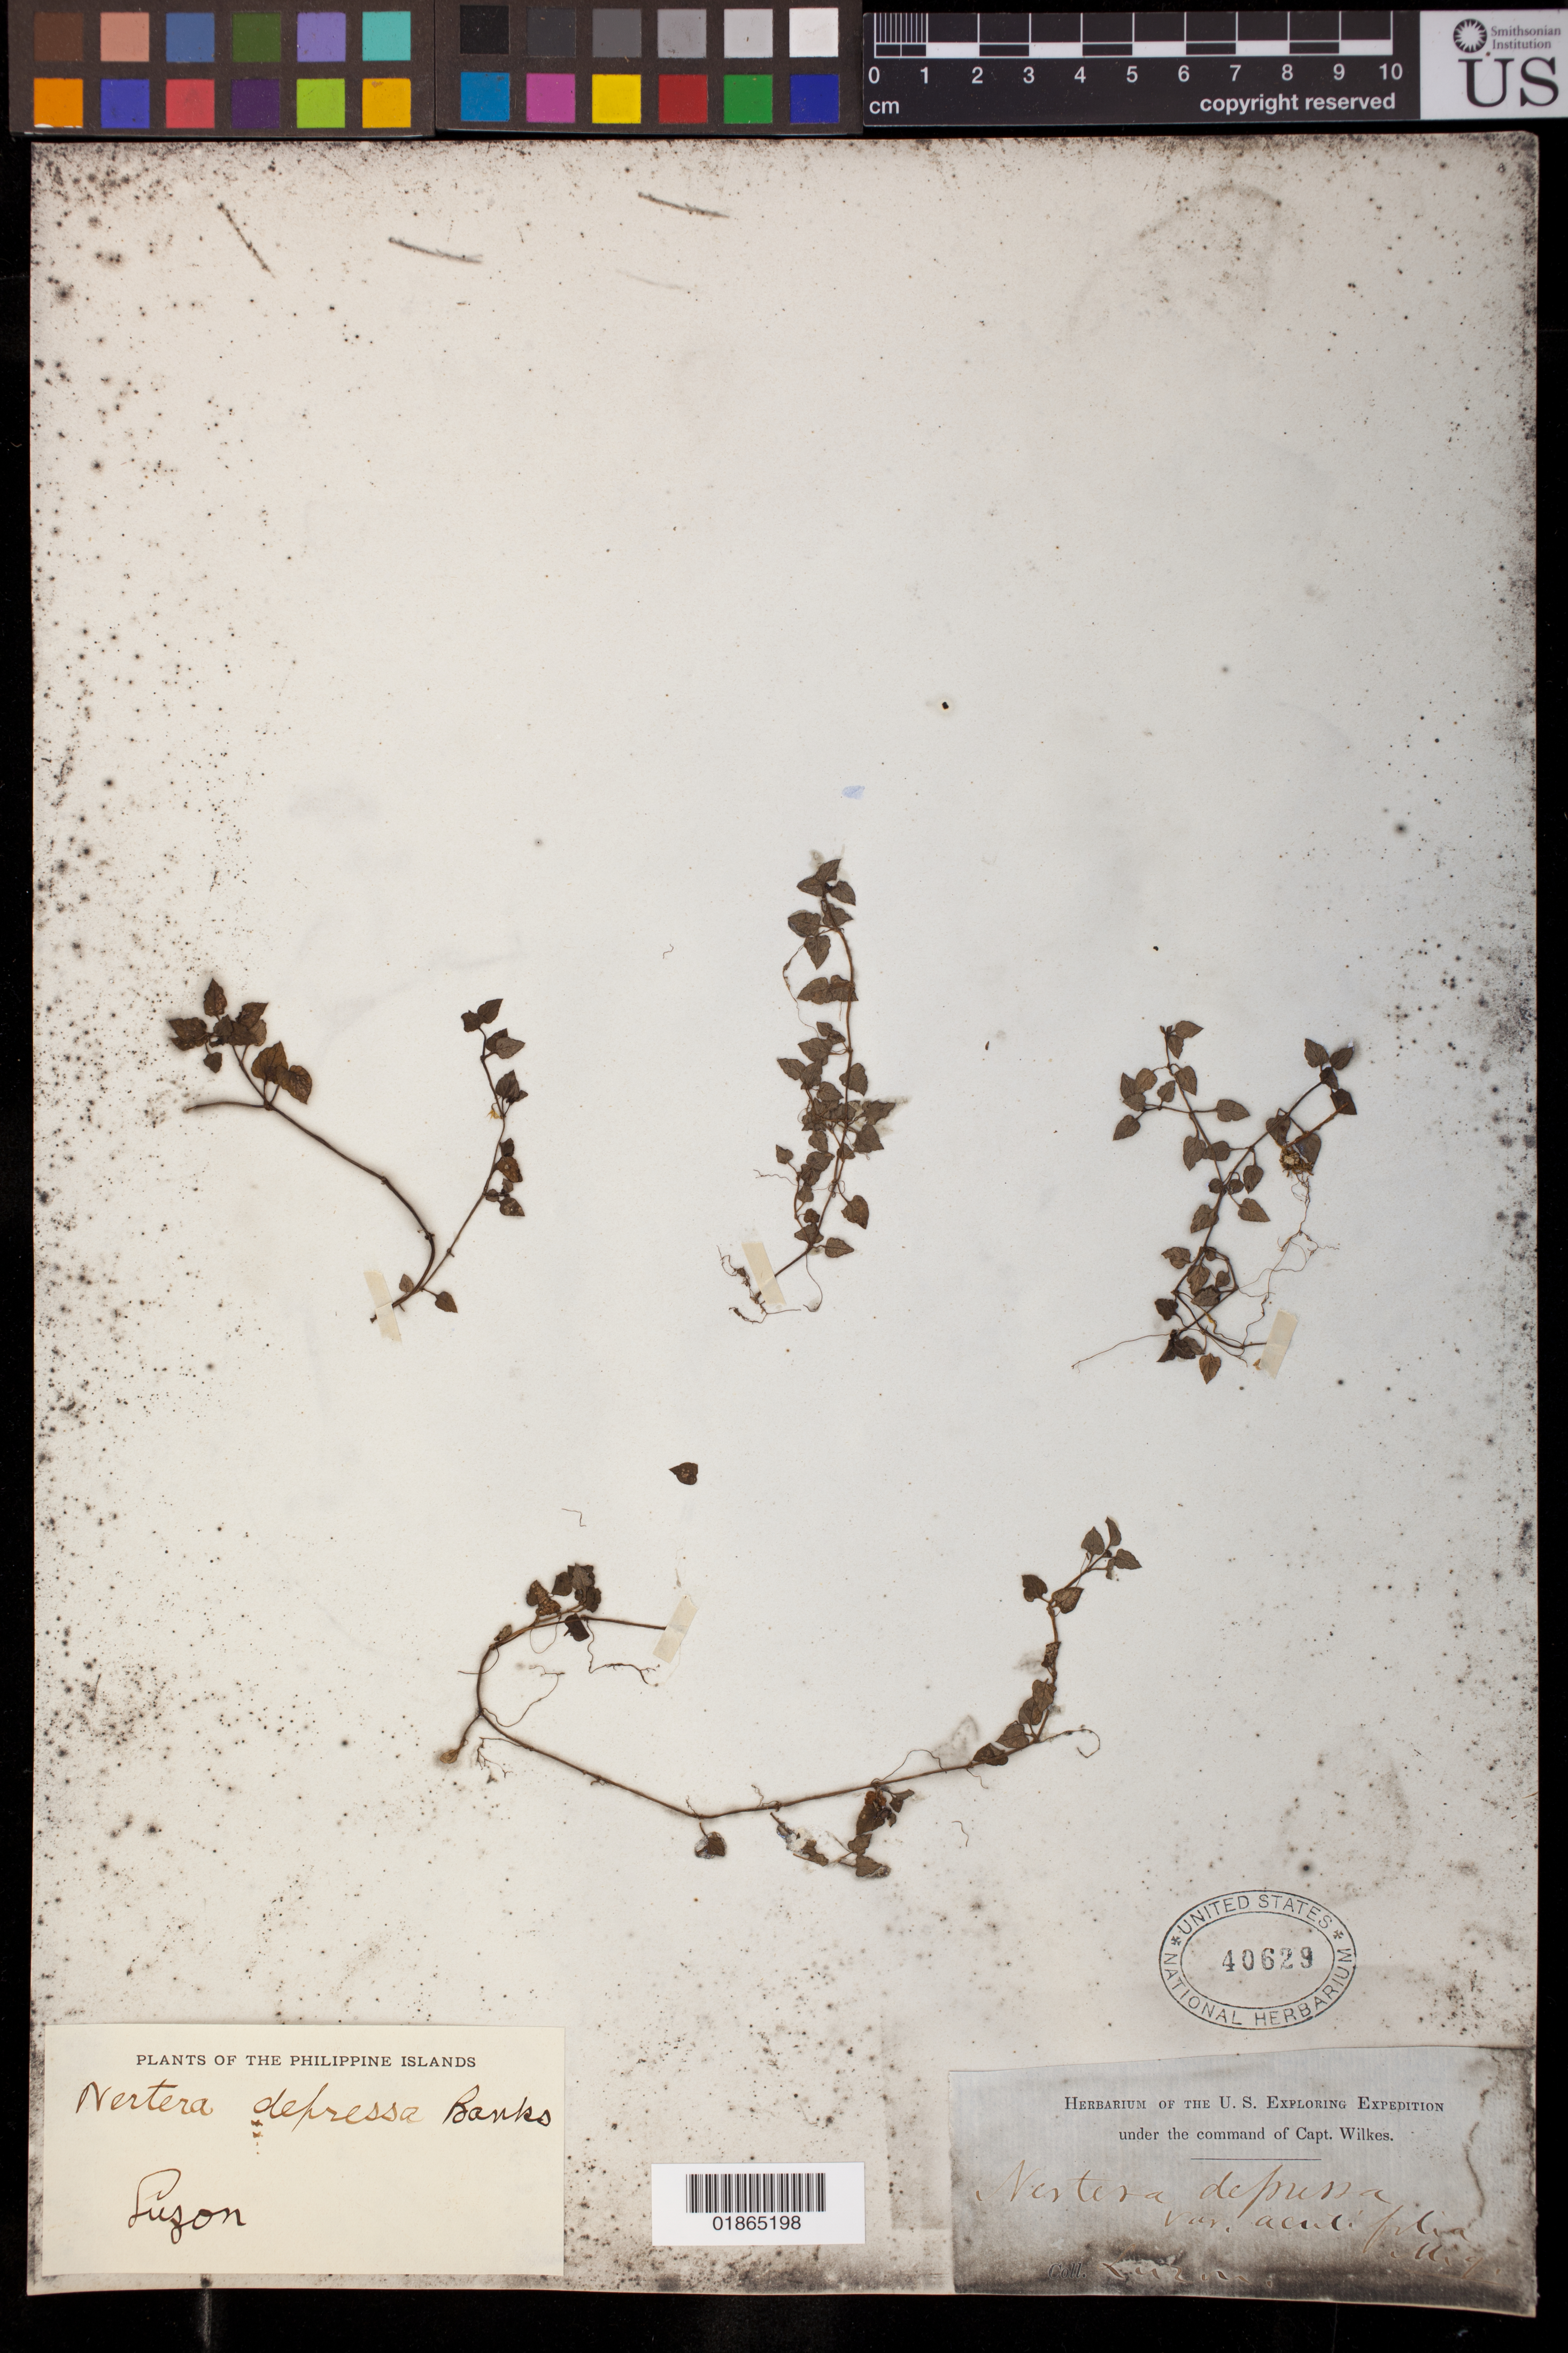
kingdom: Plantae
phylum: Tracheophyta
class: Magnoliopsida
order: Gentianales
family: Rubiaceae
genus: Nertera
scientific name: Nertera depressa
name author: Banks & Sol. ex Gaertn.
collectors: Wilkes Explor. Exped.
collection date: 1838/1842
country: Philippines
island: Luzon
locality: Luzon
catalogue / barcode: US 40629